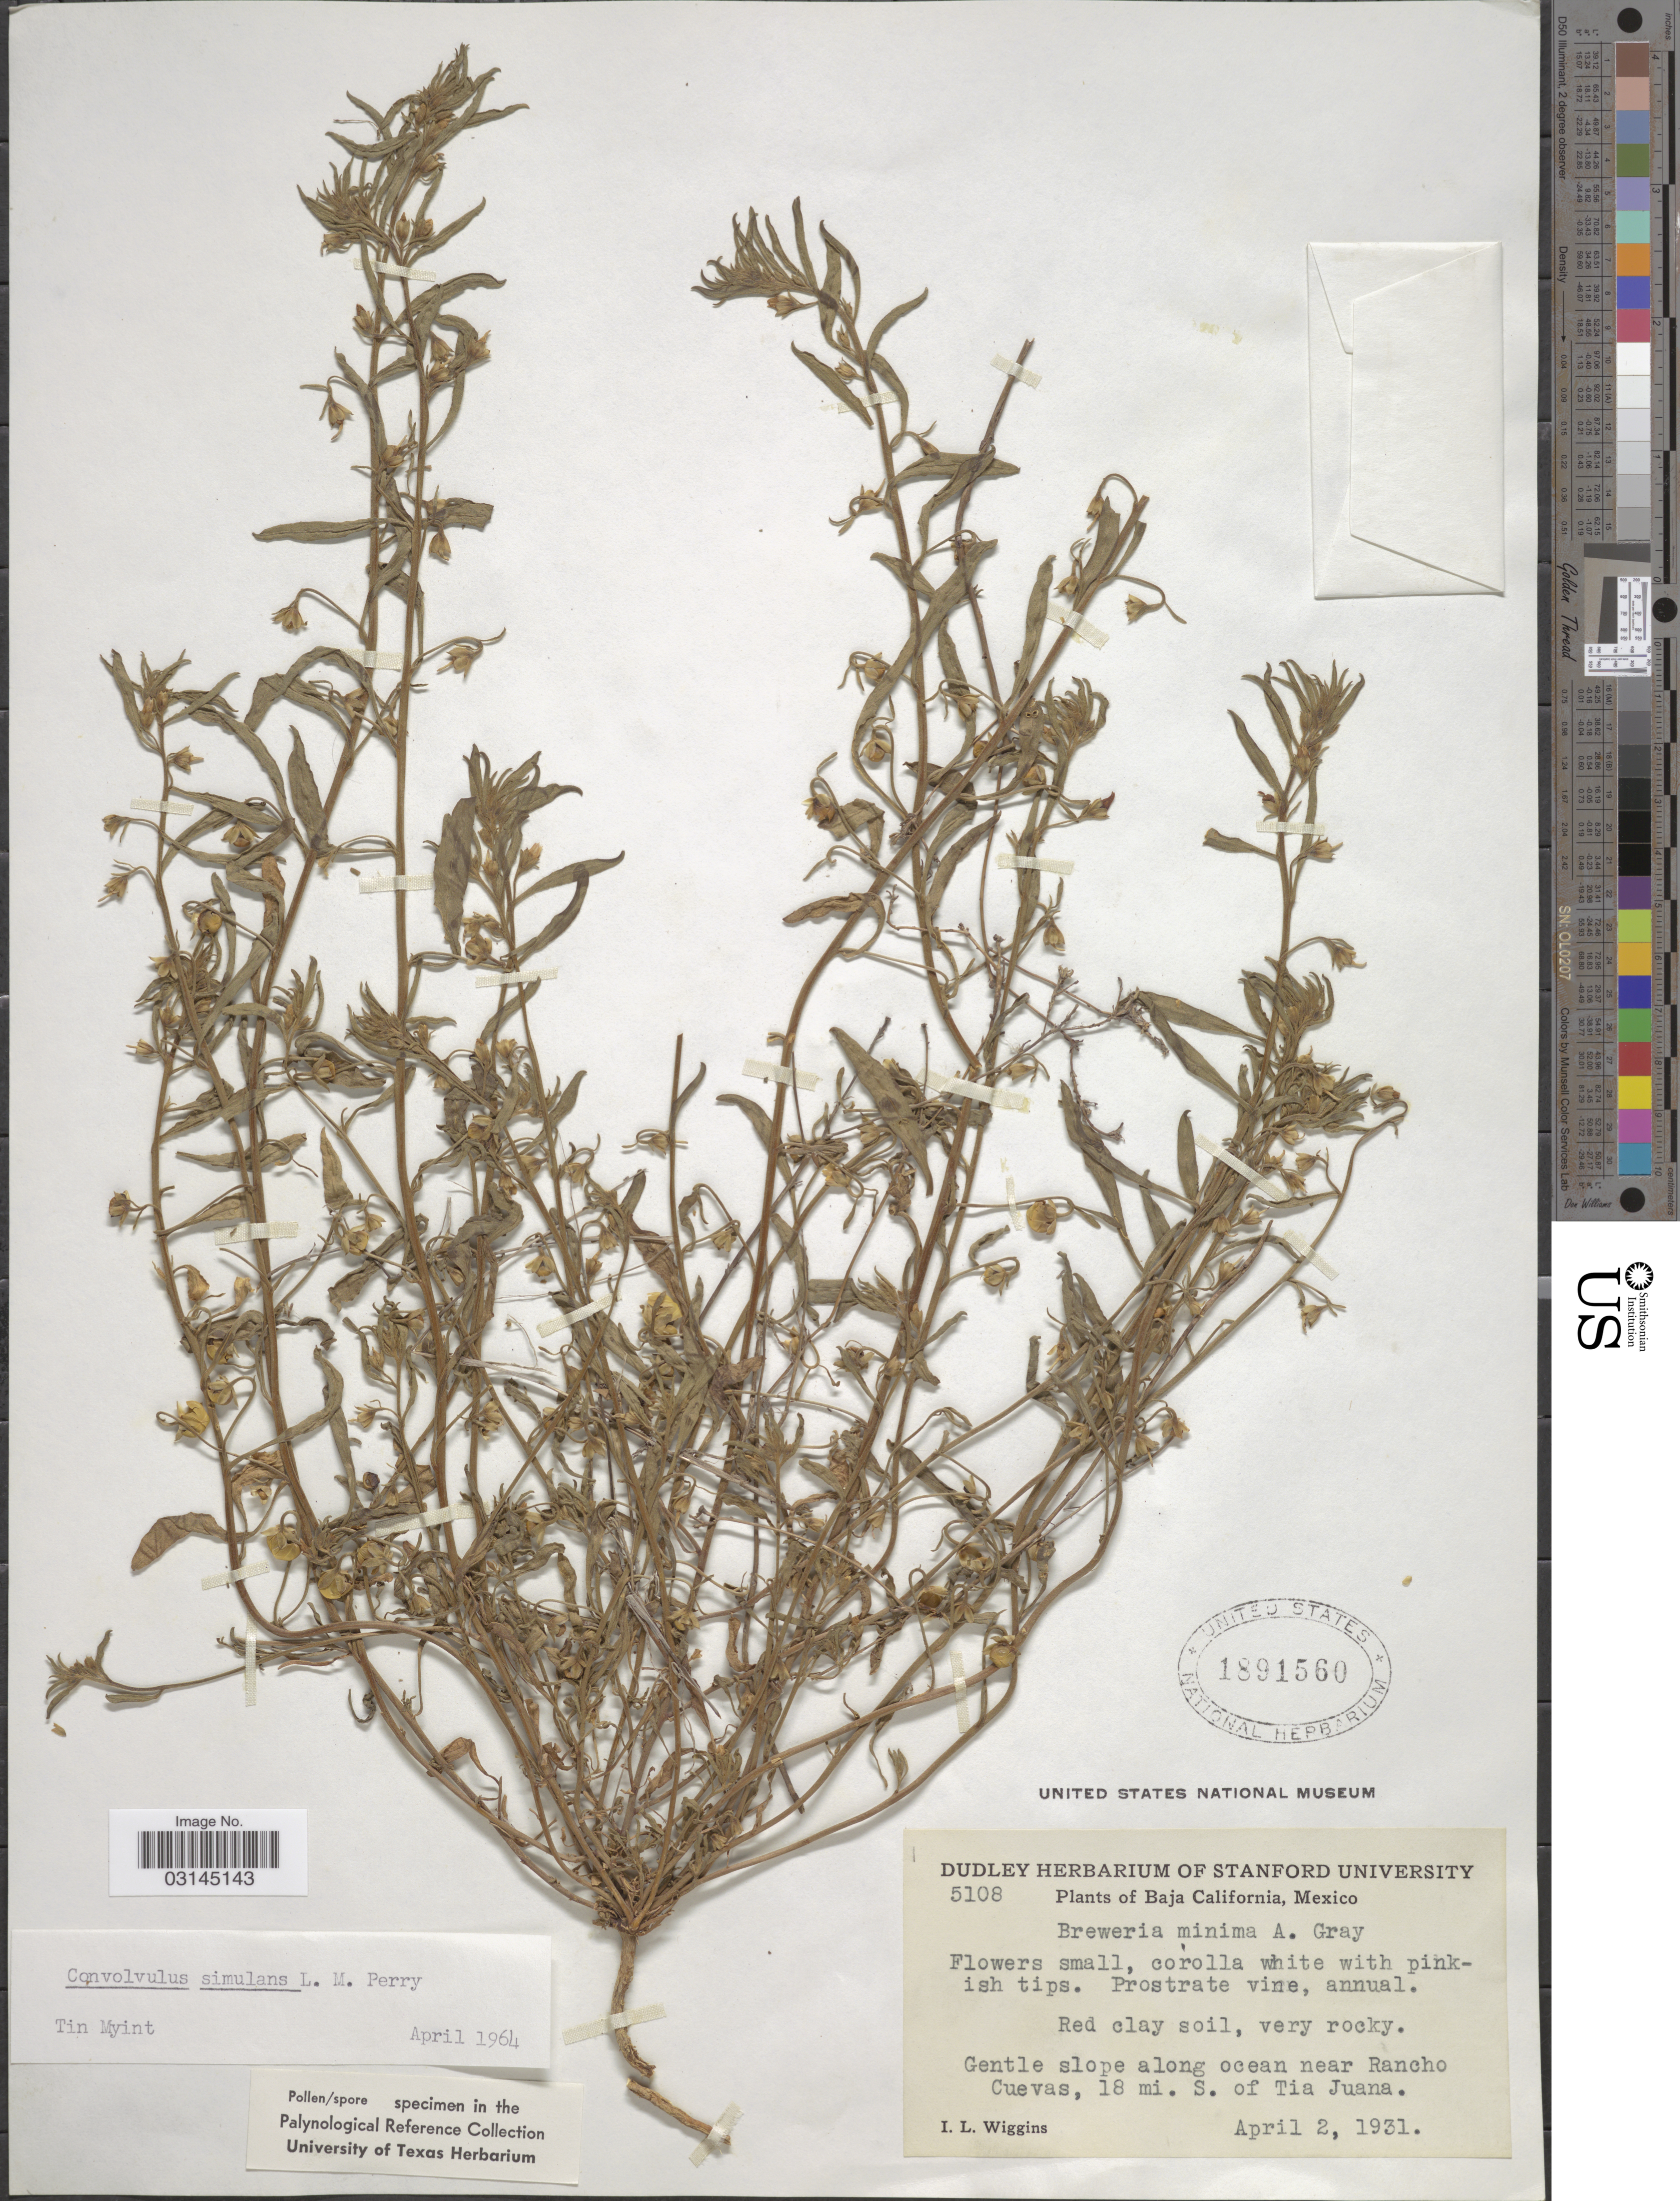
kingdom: Plantae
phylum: Tracheophyta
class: Magnoliopsida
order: Solanales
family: Convolvulaceae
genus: Convolvulus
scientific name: Convolvulus simulans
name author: L.M. Perry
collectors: I. L. Wiggins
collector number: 5108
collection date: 1931-04-02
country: Mexico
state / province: Baja California Norte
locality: Gentle slope along ocean near Rancho Cuevas, 18 mi. S. of Tia Juana.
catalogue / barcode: US 1891560